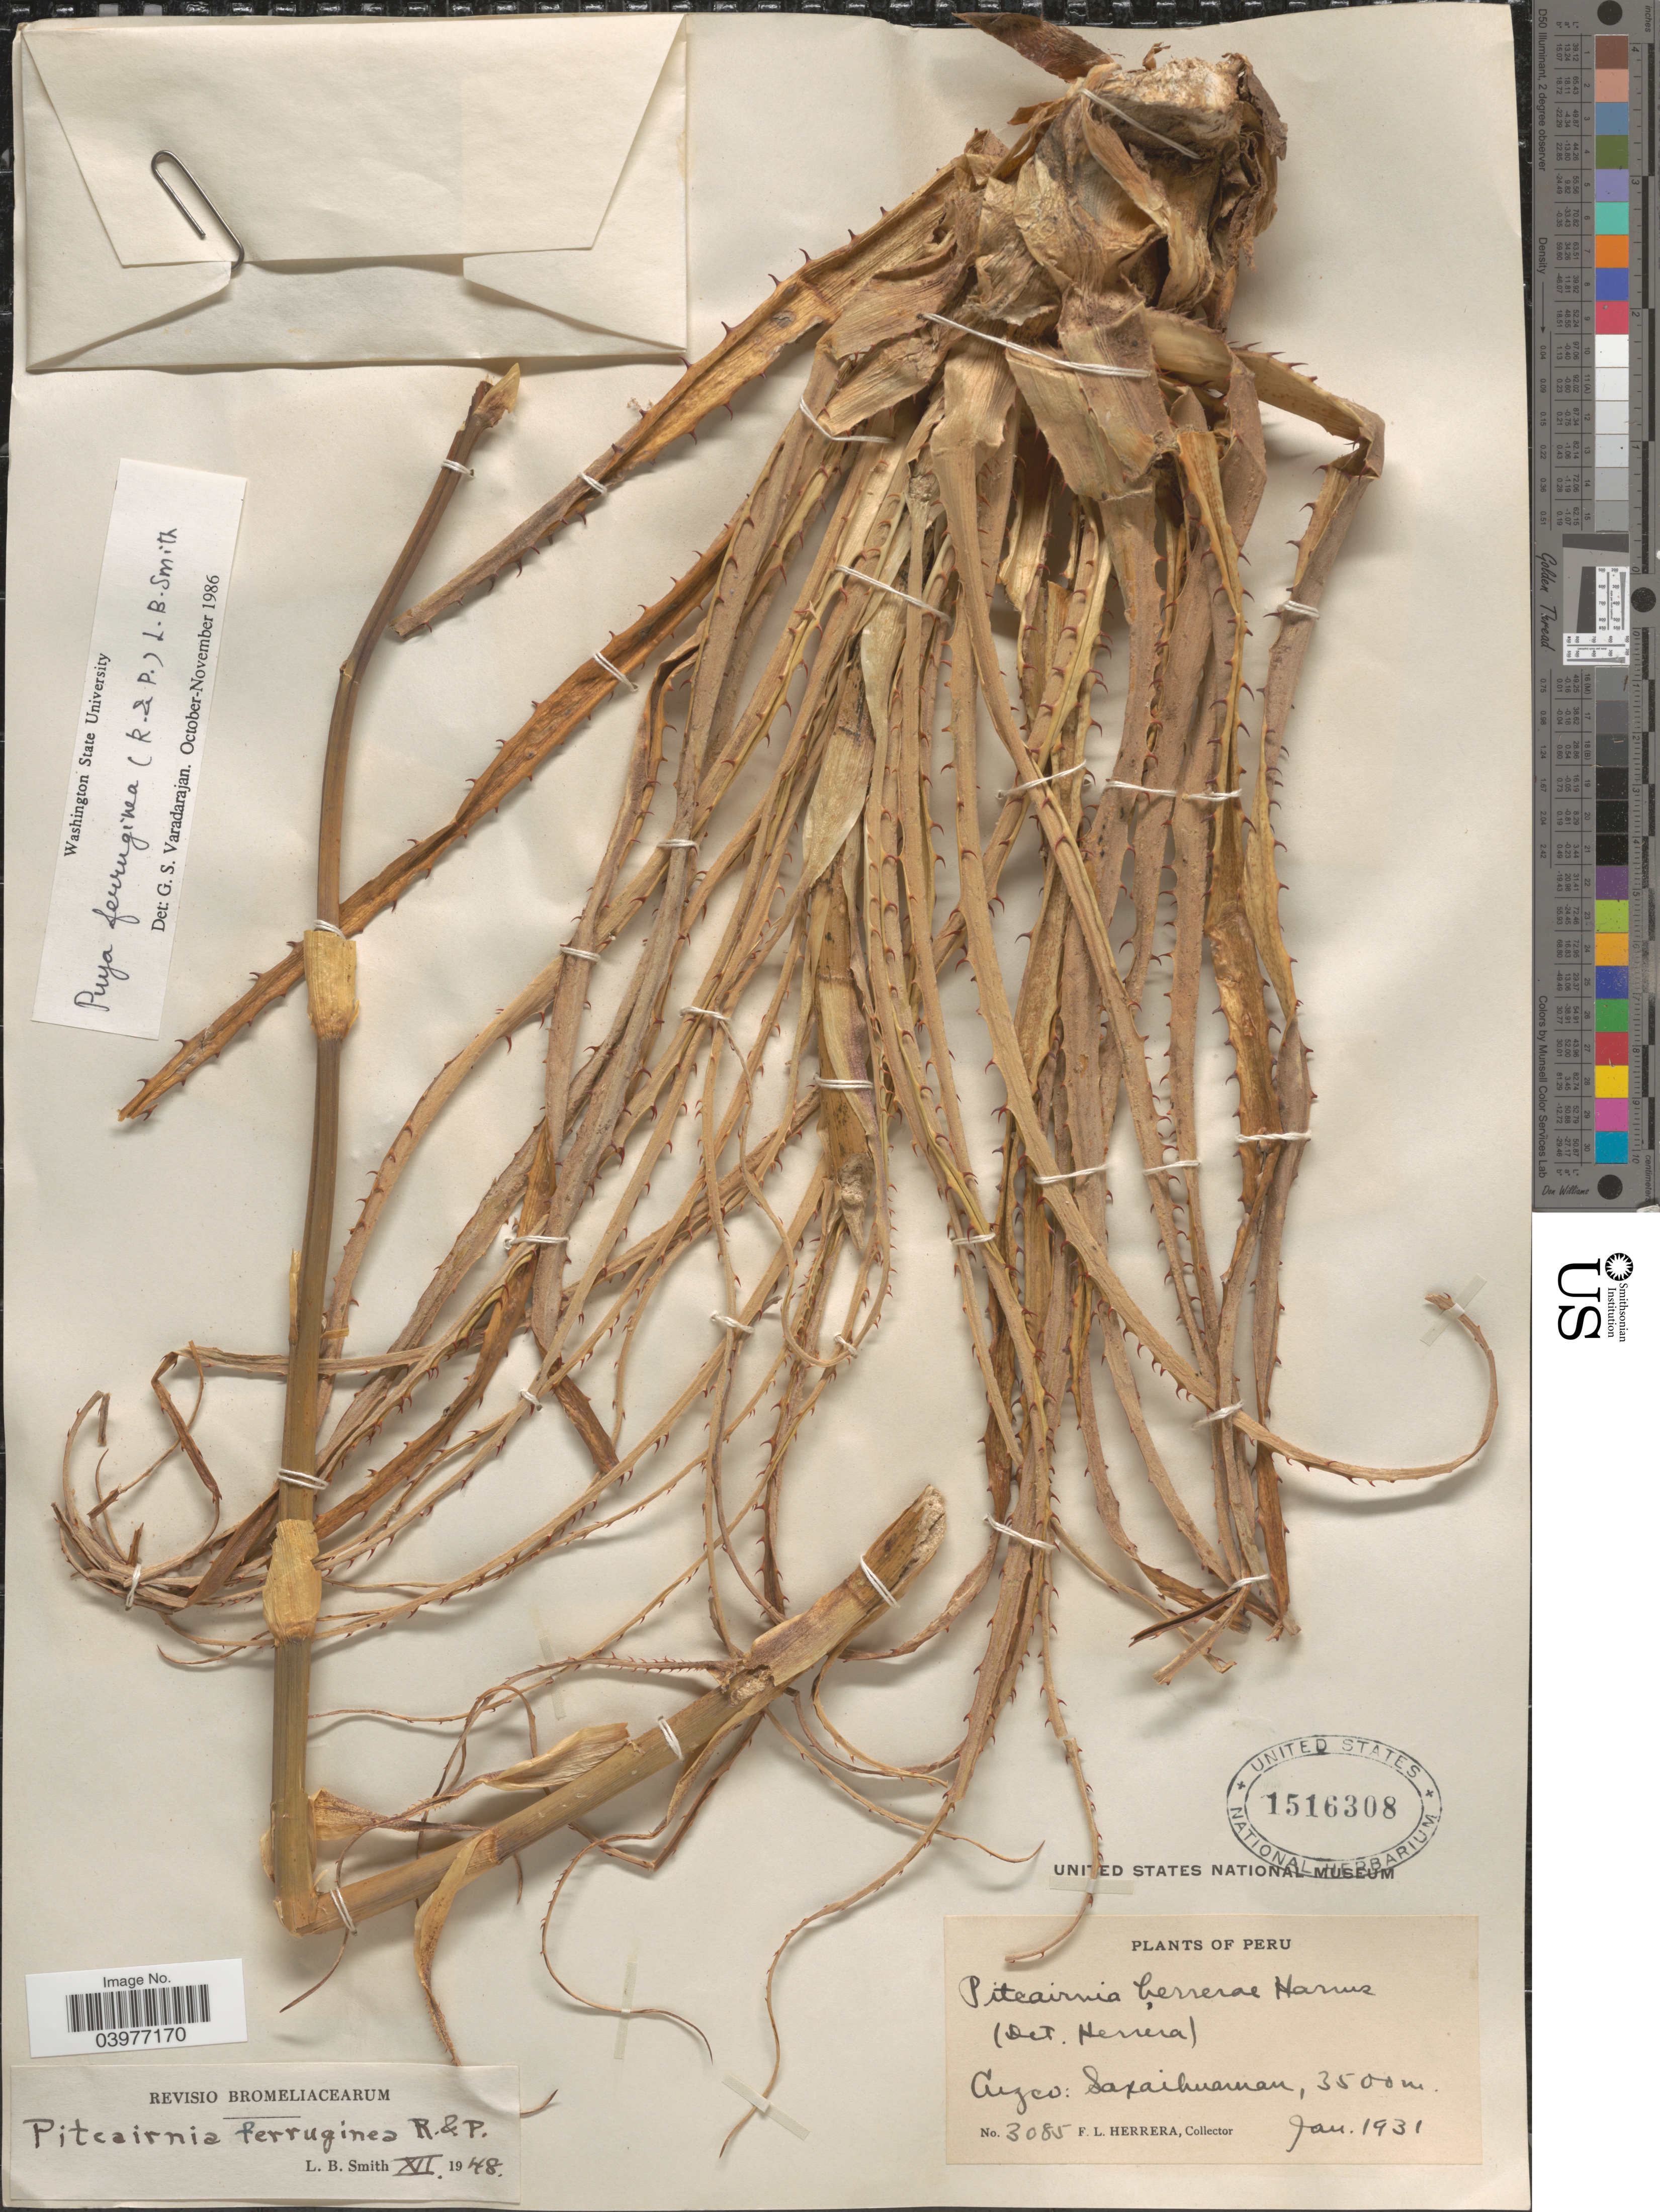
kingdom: Plantae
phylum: Tracheophyta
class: Liliopsida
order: Poales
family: Bromeliaceae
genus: Puya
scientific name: Puya ferruginea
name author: (Ruiz & Pav.) L.B. Sm.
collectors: F. L. Herrera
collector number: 3085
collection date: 1931-01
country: Peru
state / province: Cusco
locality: Cuzco: Saxaihuaman.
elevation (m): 3500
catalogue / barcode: US 1516308